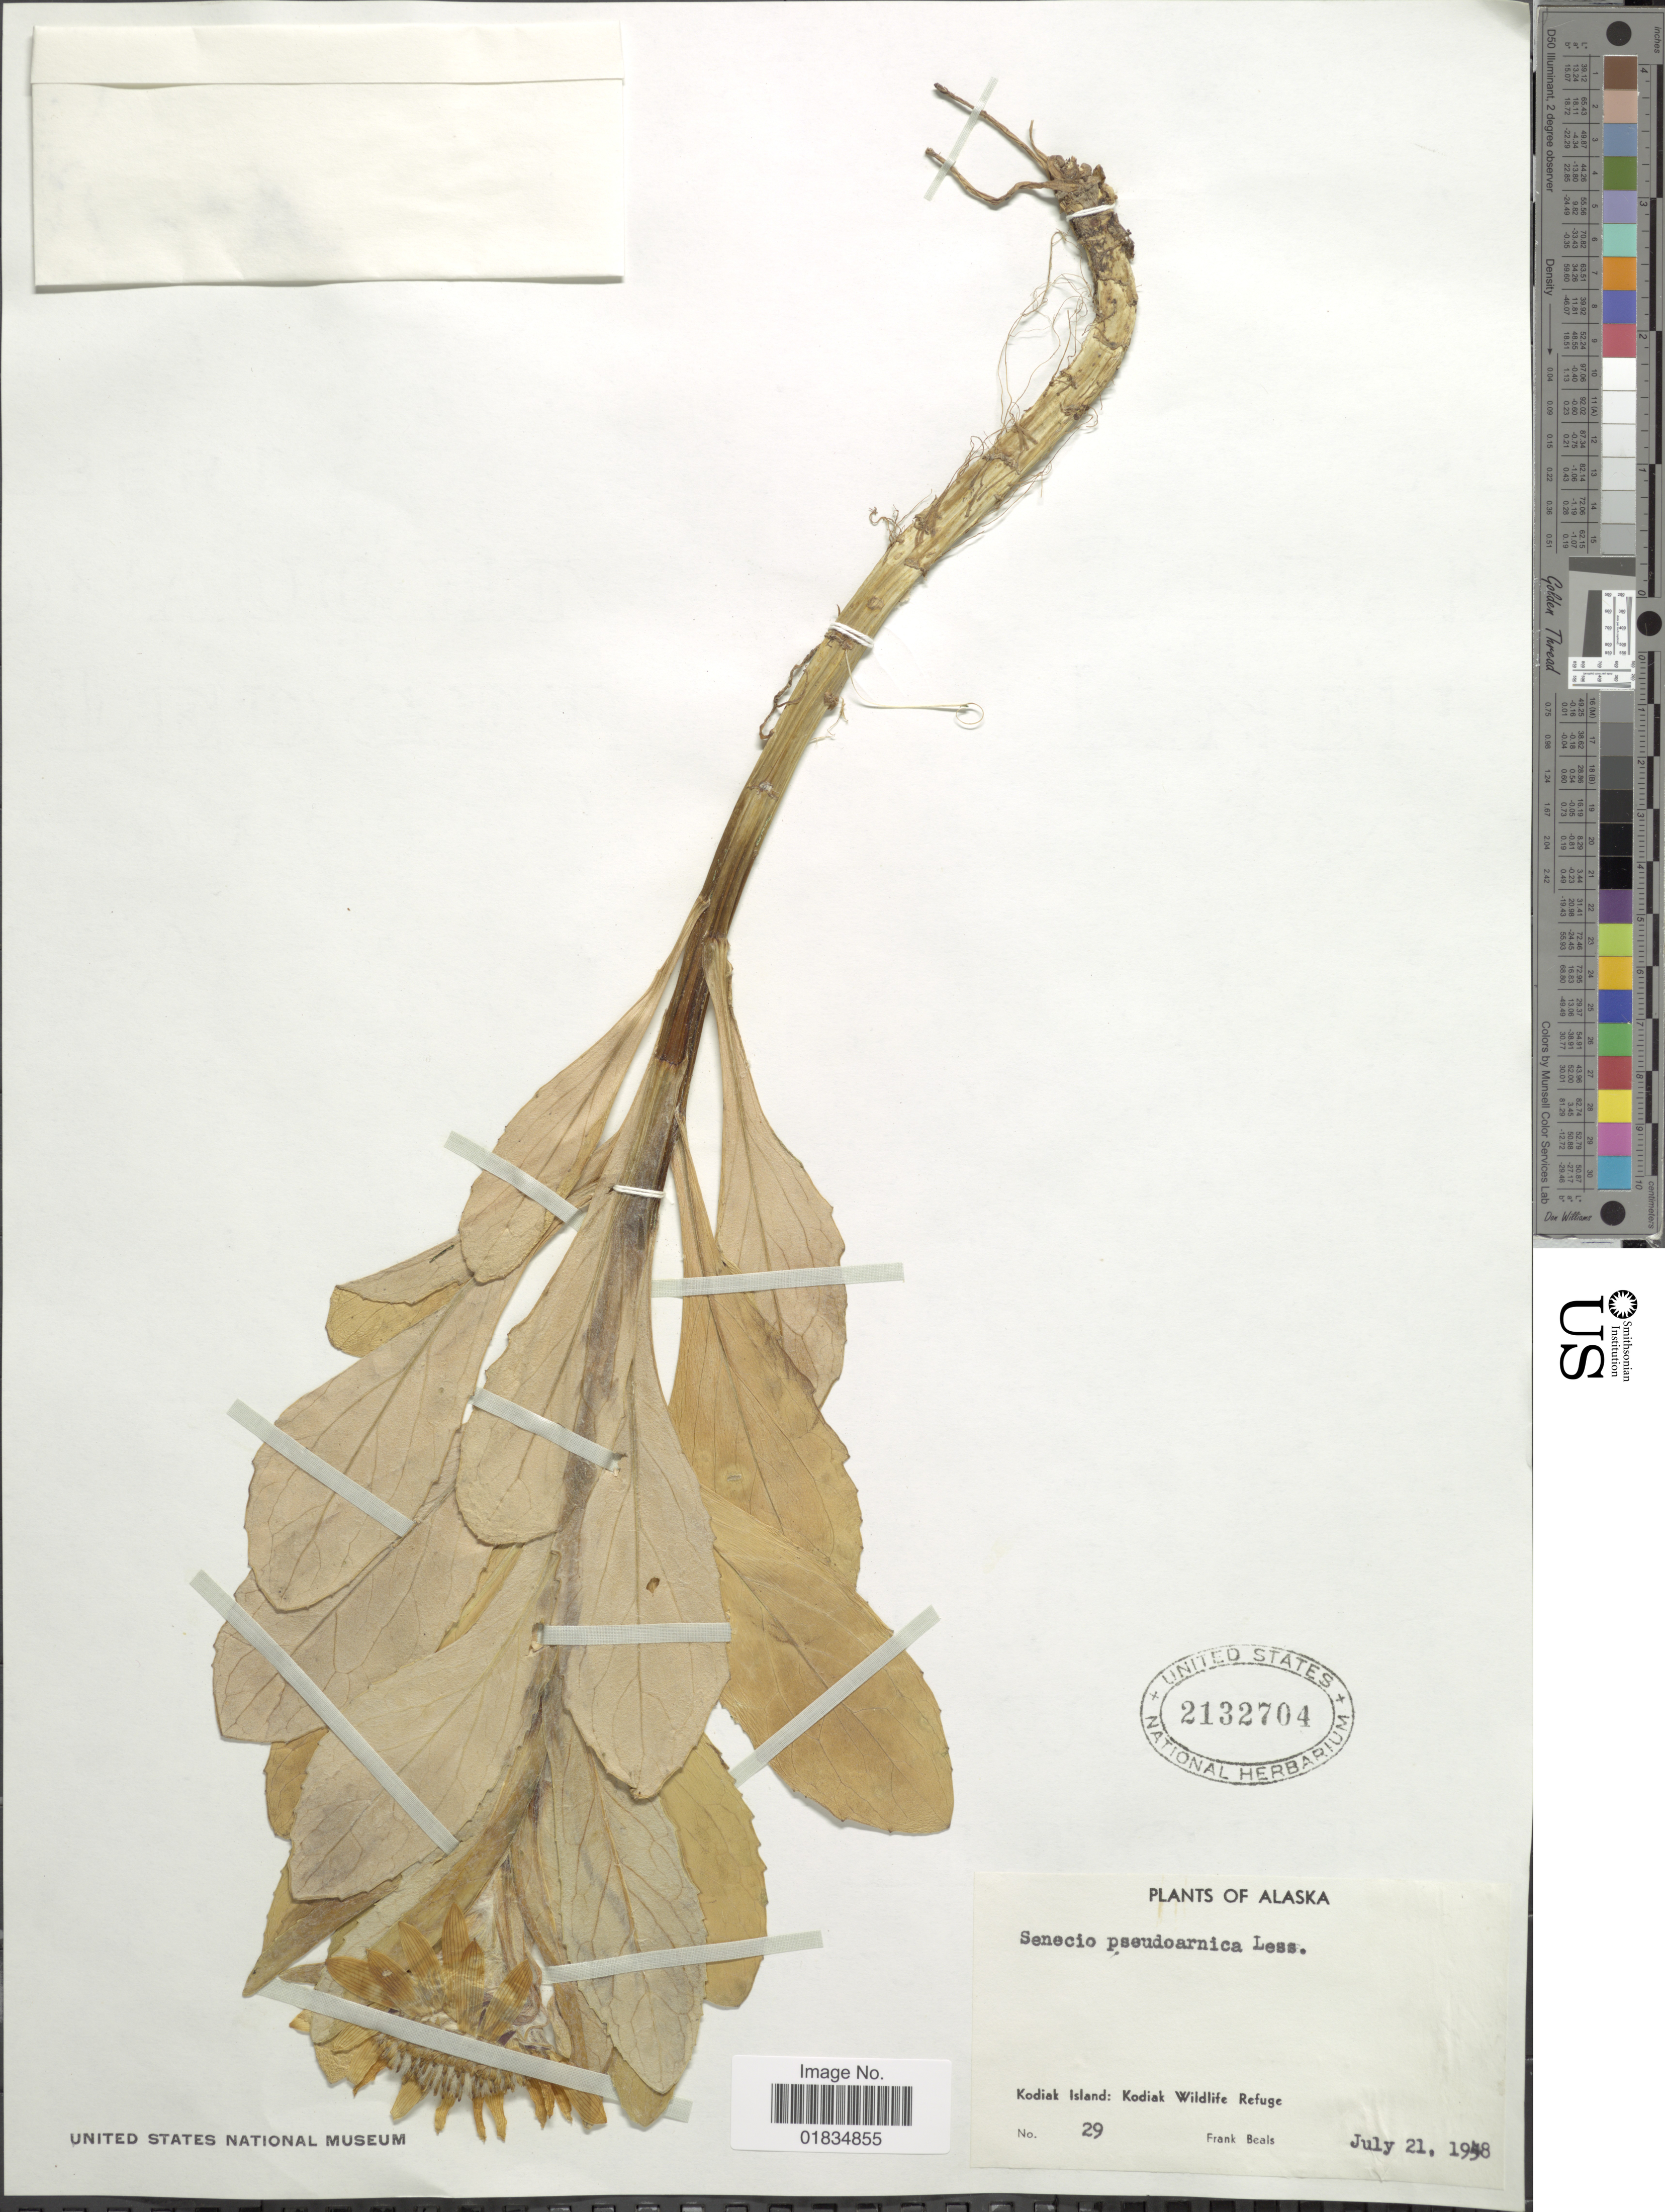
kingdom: Plantae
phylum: Tracheophyta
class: Magnoliopsida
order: Asterales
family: Asteraceae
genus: Senecio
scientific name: Senecio pseudo-elegans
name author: Less.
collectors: F. Beals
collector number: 29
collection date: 1948-07-21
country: United States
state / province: Alaska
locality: Kodiak Island, Kodiak Wildlife Refuge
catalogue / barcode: US 2132704